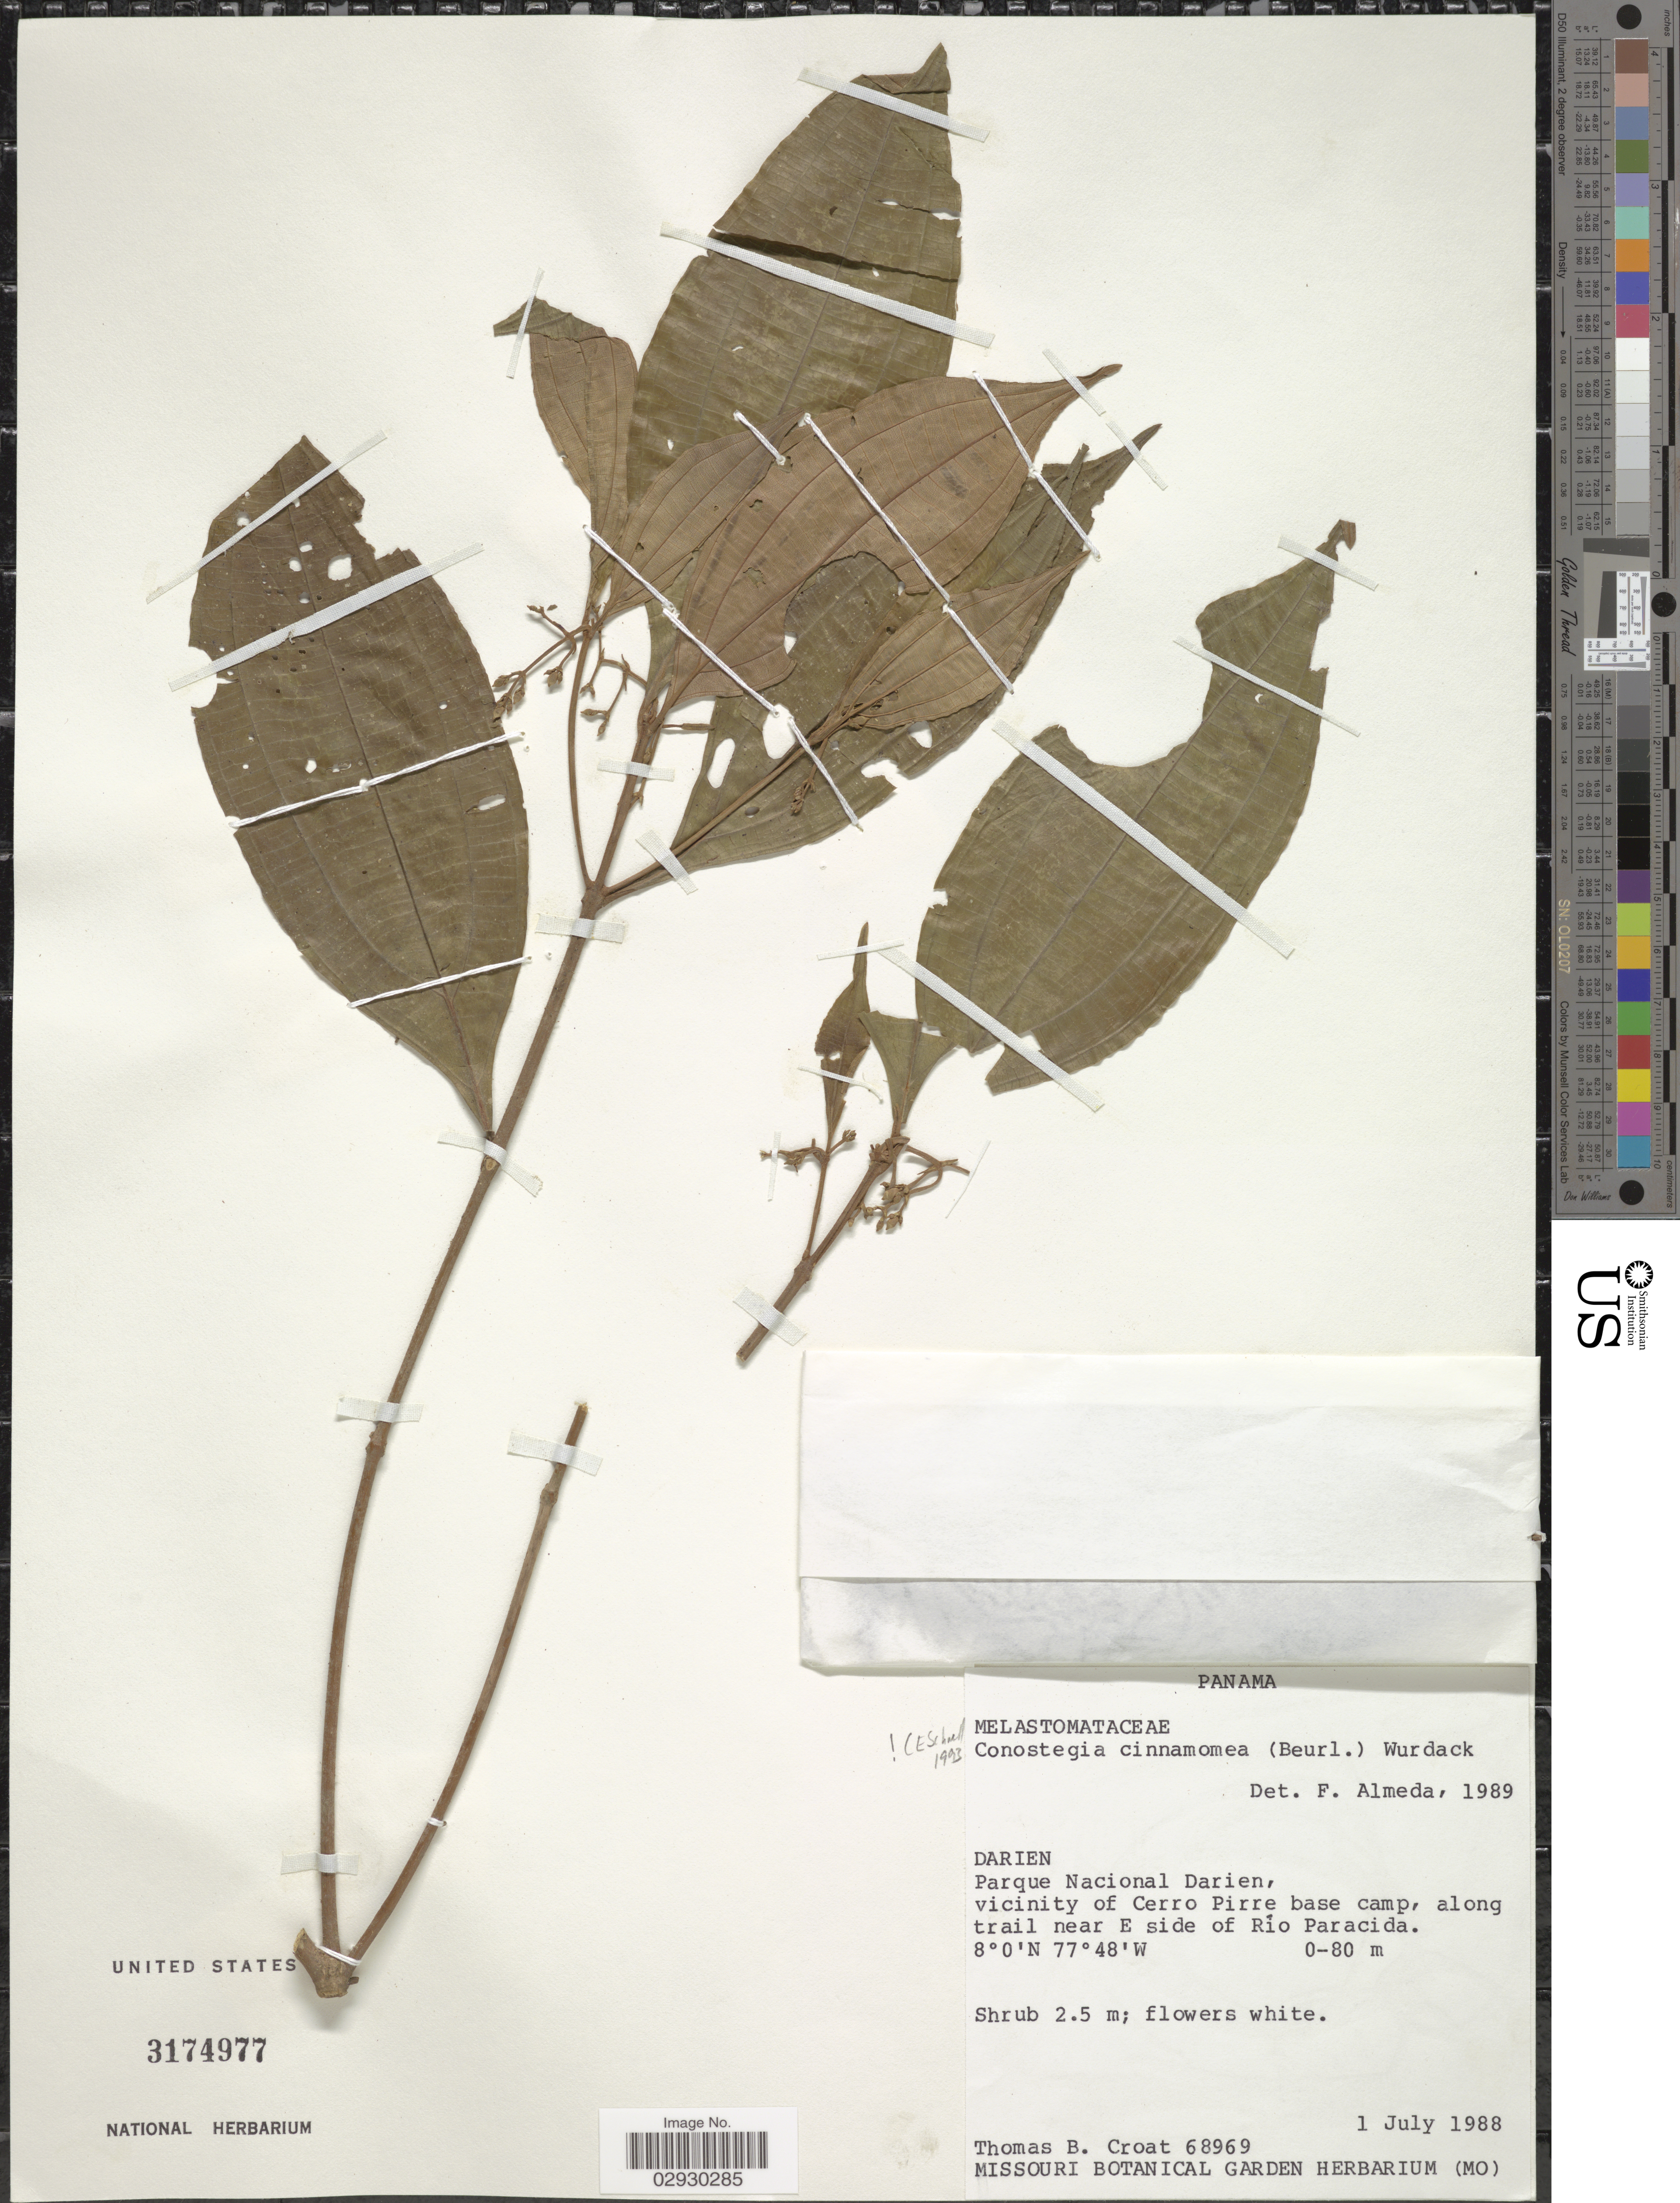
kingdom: Plantae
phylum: Tracheophyta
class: Magnoliopsida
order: Myrtales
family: Melastomataceae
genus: Conostegia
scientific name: Conostegia cinnamomea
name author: (Beurl.) Cogn.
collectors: T. B. Croat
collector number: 68969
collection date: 1988-07-01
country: Panama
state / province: Darién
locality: Parque Nacional Darien, vicinity of Cerro Pirre base camp, along trail near E side of Río Paracida.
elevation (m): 0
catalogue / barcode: US 3174977